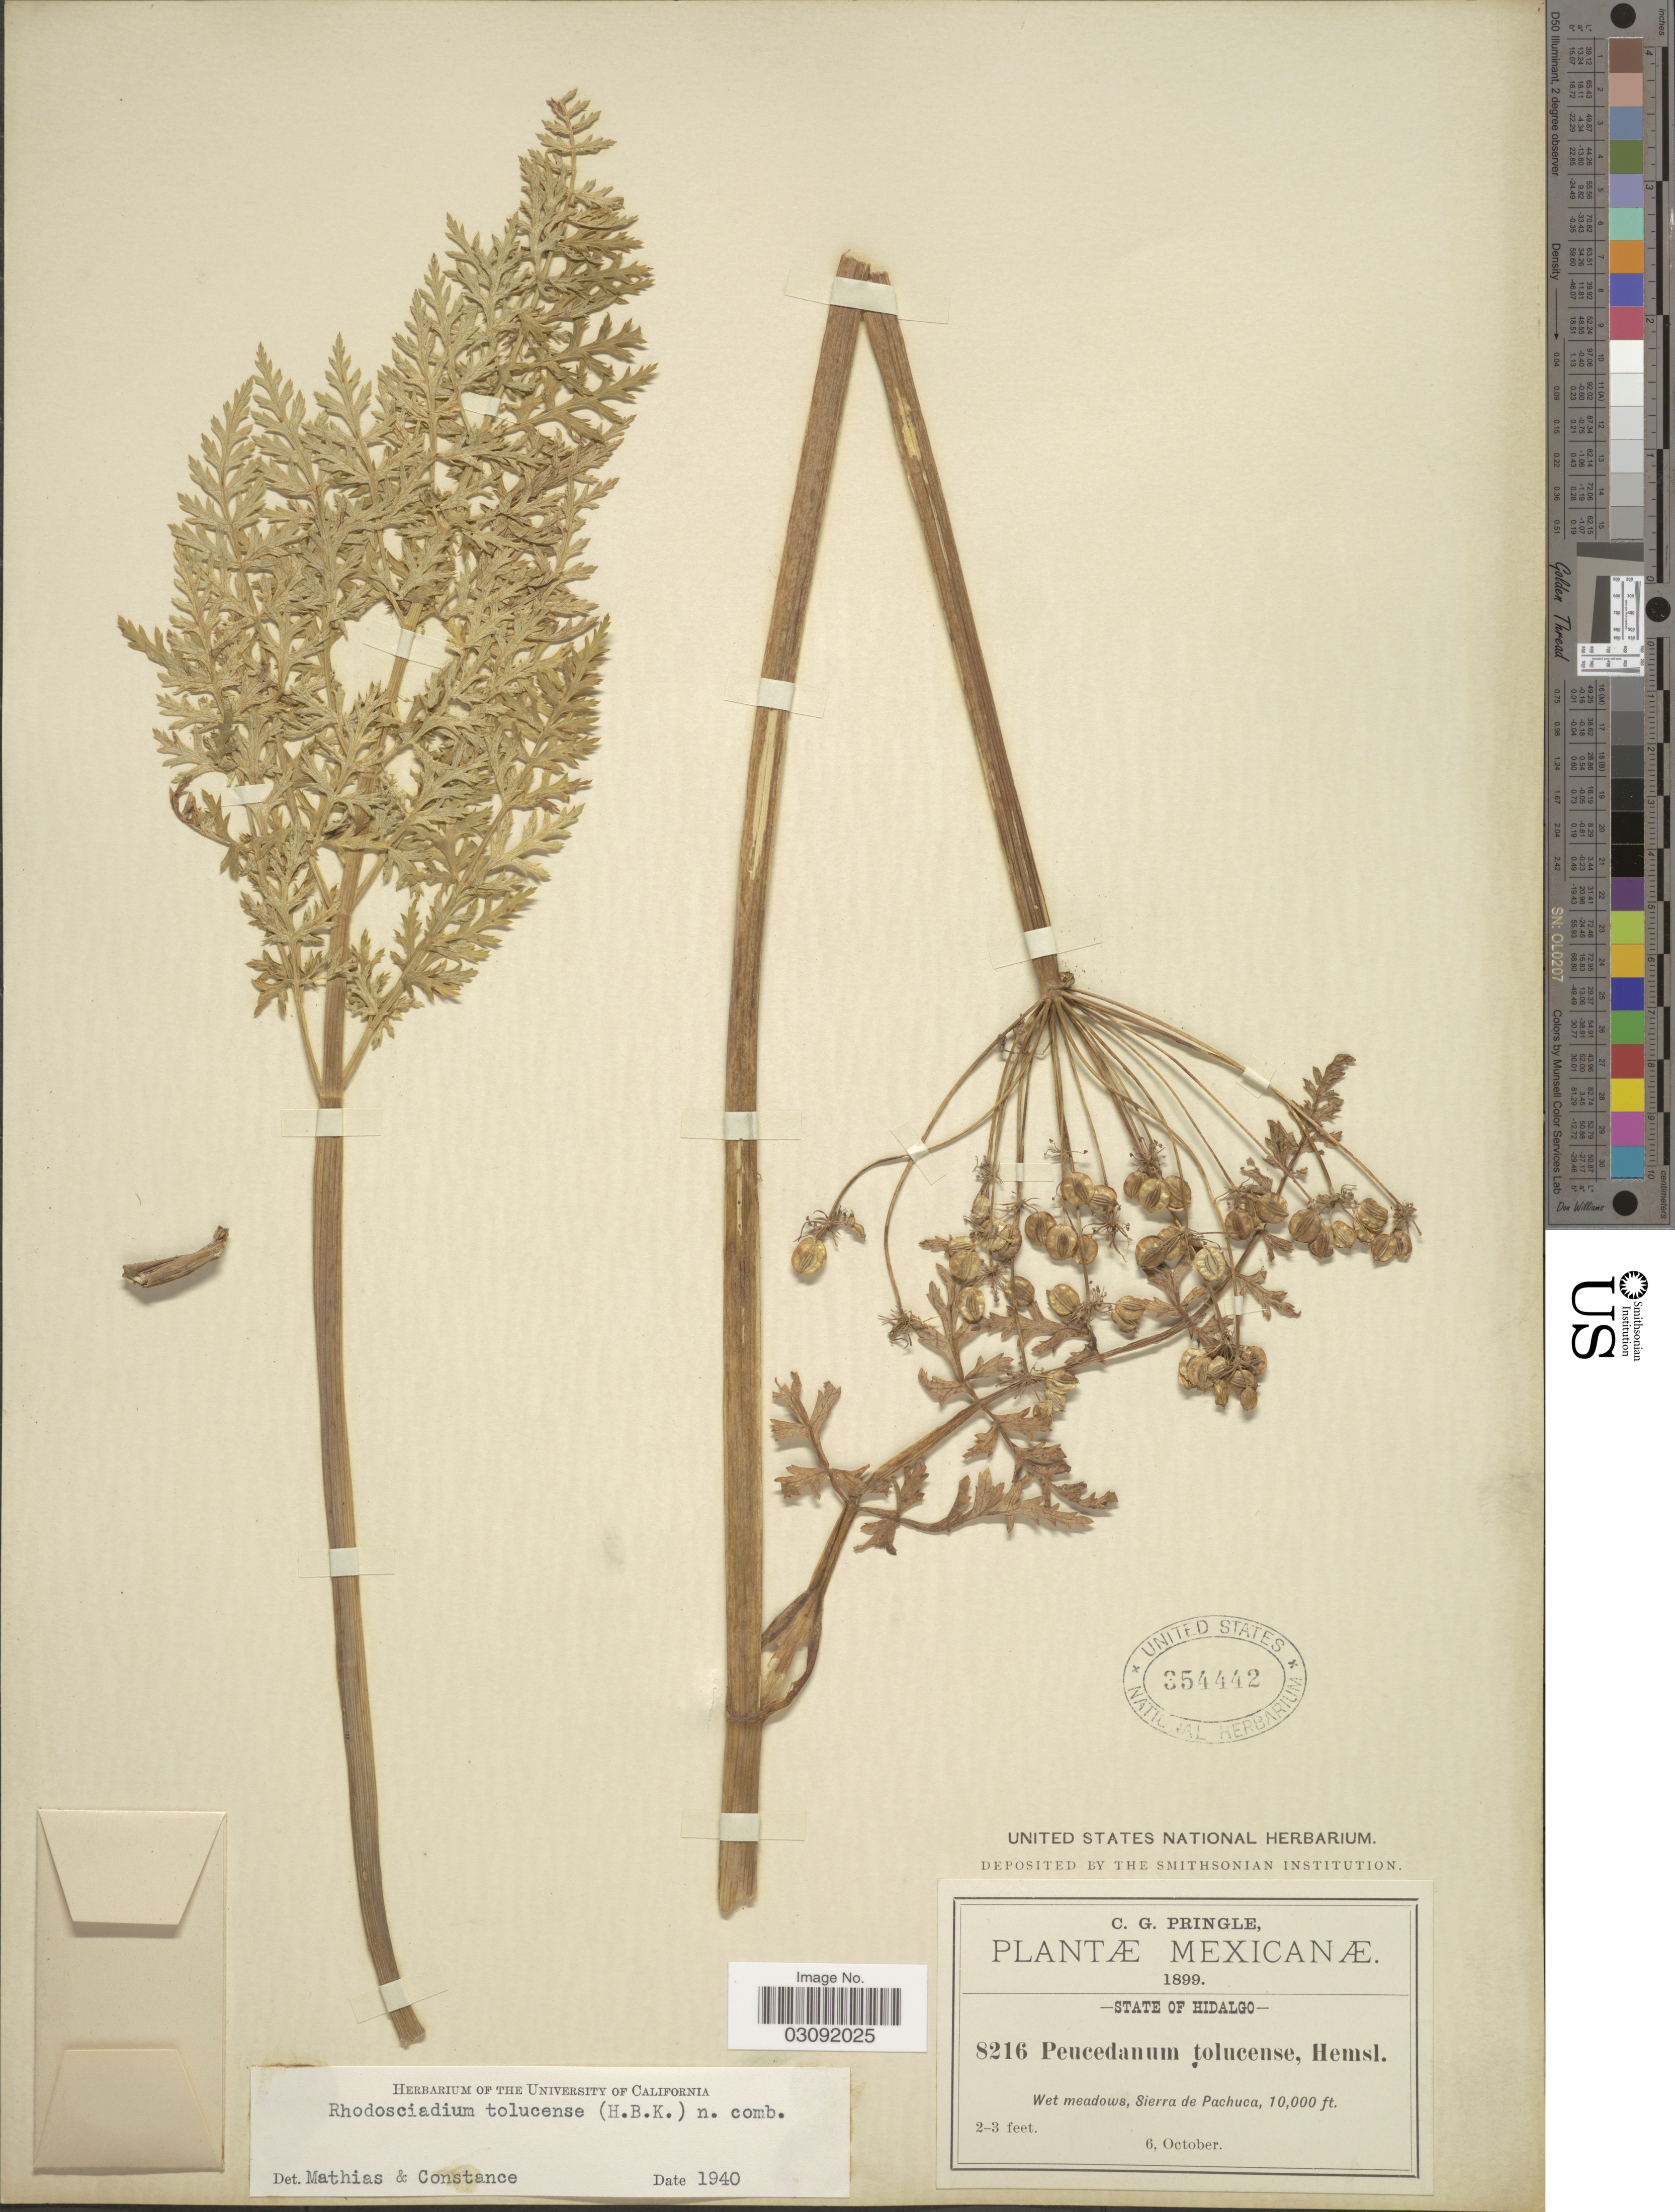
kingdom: Plantae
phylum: Tracheophyta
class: Magnoliopsida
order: Apiales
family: Apiaceae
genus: Rhodosciadium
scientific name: Rhodosciadium tolucense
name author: (Kunth) Mathias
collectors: C. G. Pringle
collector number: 8216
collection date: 1899-10-06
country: Mexico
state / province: Hidalgo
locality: Wet meadows, Sierra de Pachuca.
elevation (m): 3048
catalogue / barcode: US 354442